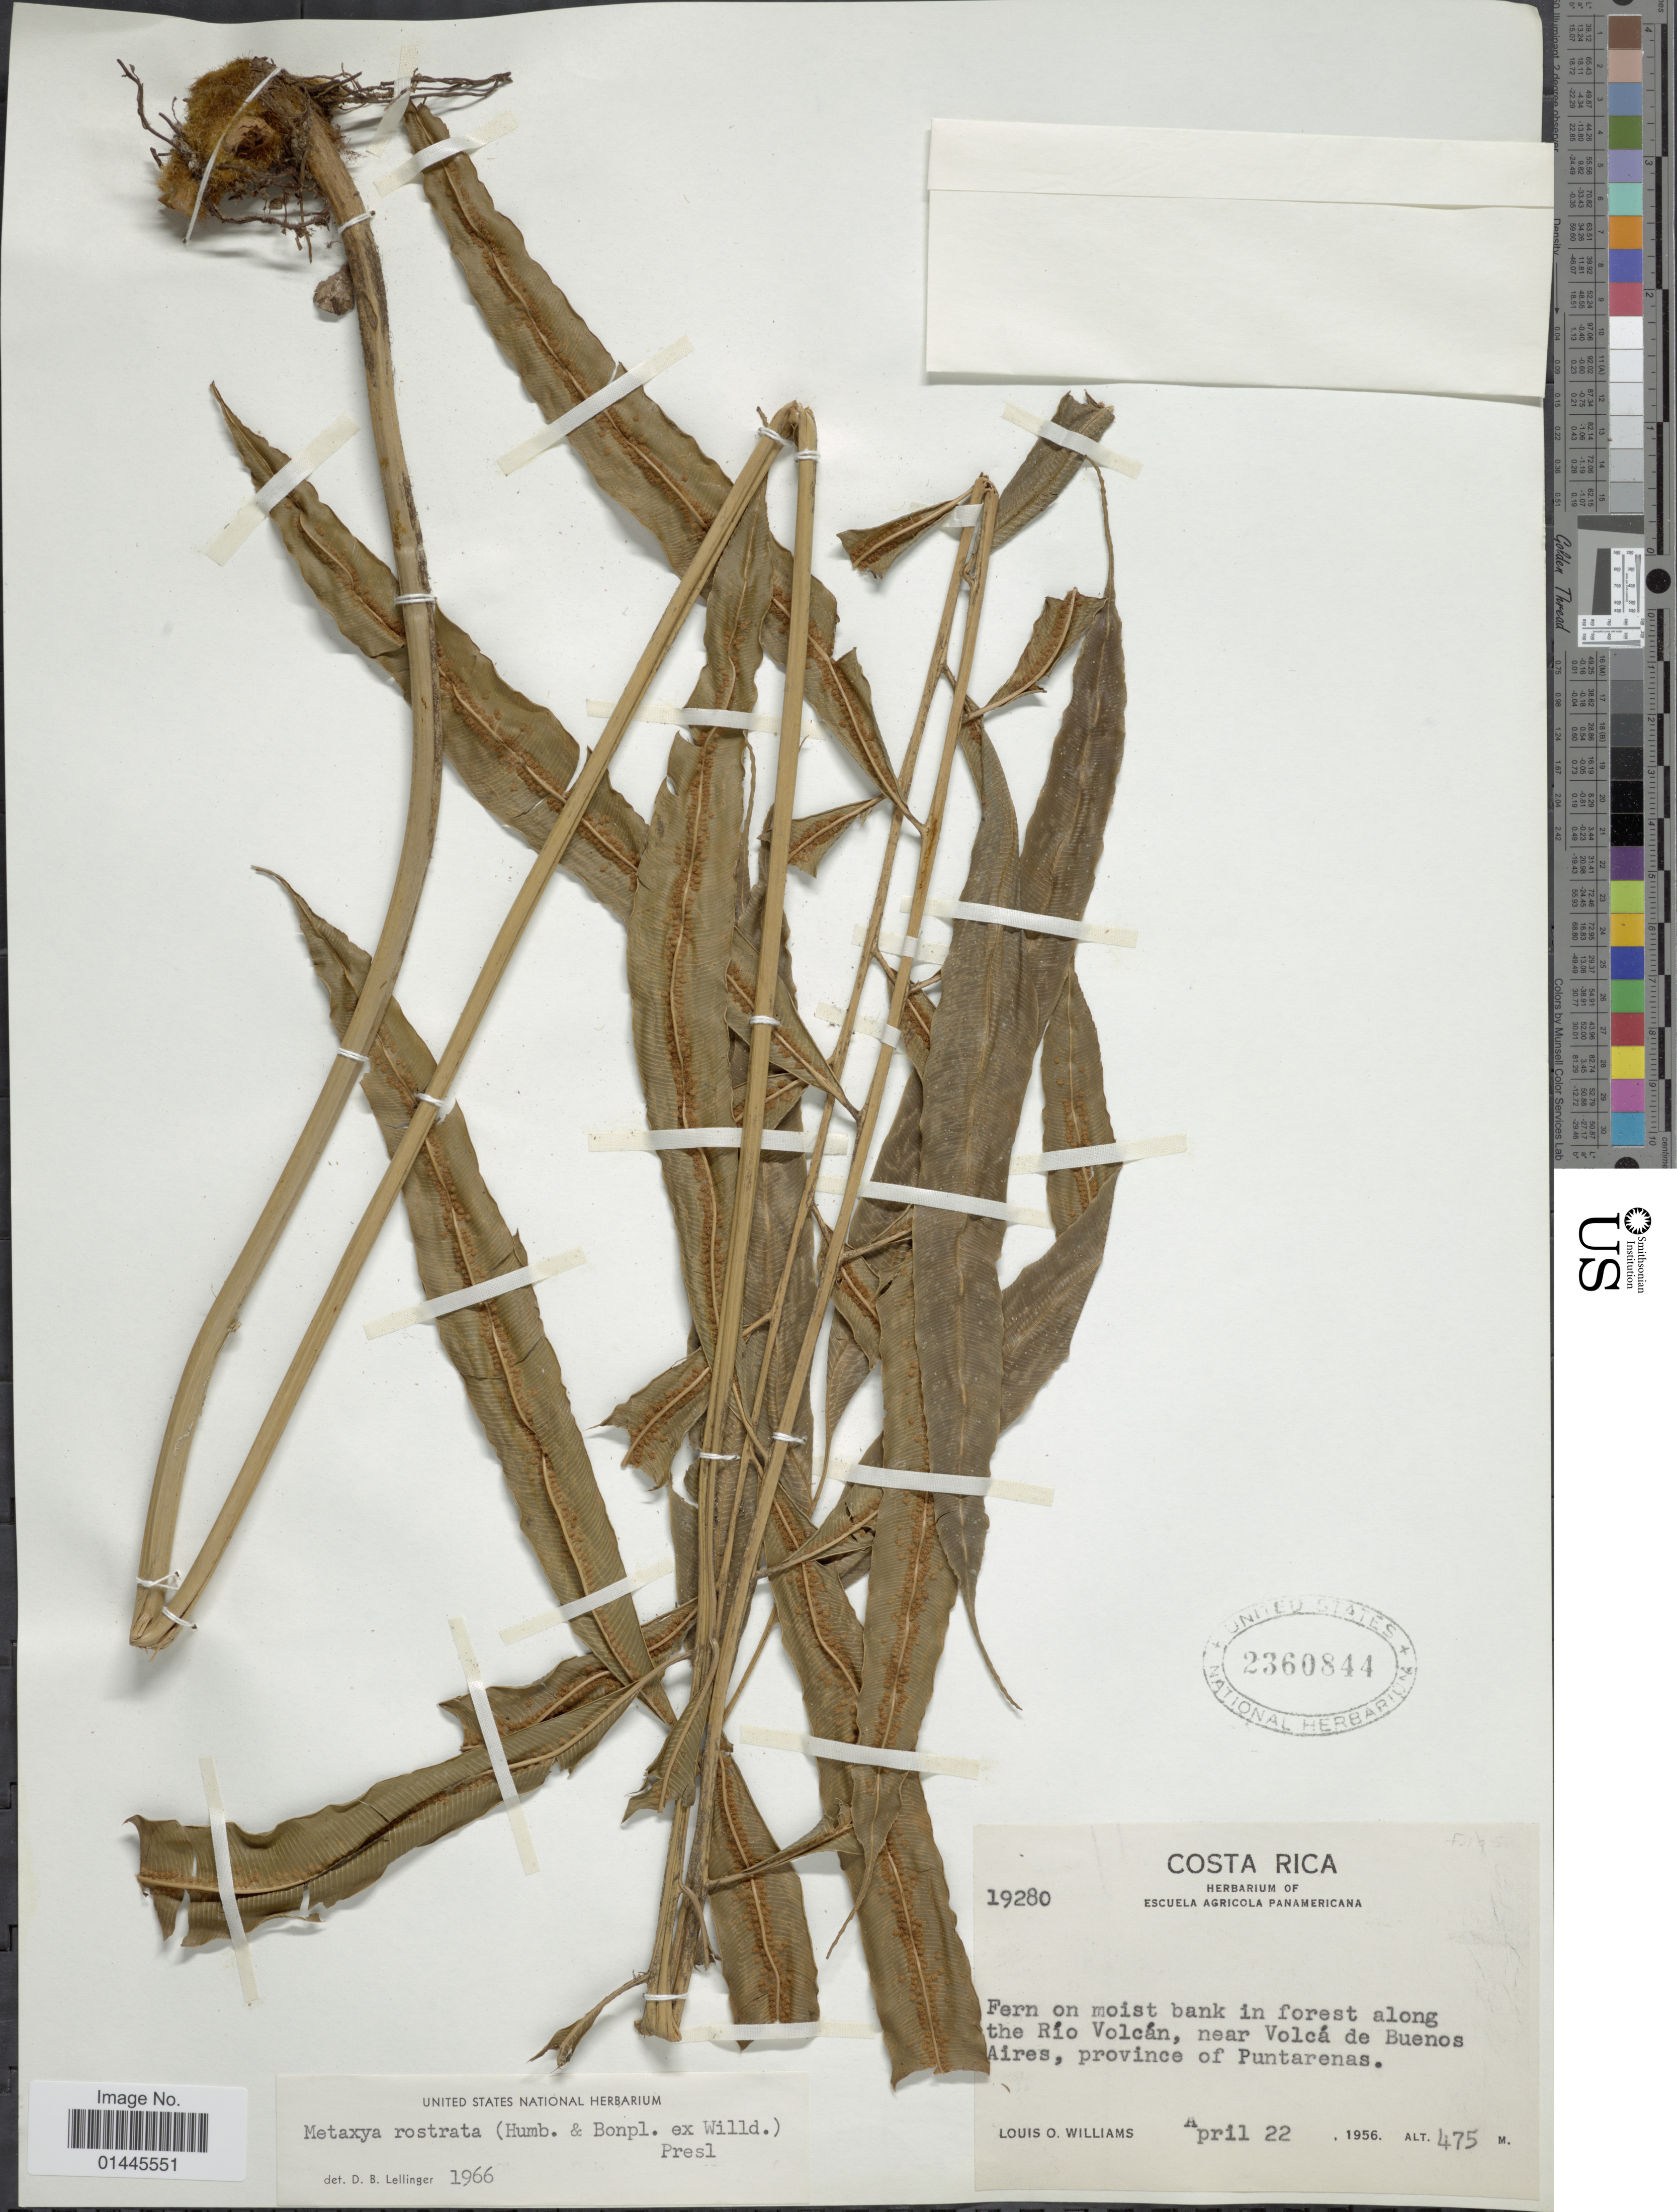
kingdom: Plantae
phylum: Tracheophyta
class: Polypodiopsida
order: Cyatheales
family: Metaxyaceae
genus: Metaxya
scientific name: Metaxya rostrata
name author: (Kunth) C. Presl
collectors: L. O. Williams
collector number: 19280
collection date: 1956-04-22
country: Costa Rica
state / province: Puntarenas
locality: Along the Rio Volcan, near Volca de Buenos Aires.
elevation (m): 475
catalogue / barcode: US 2360844